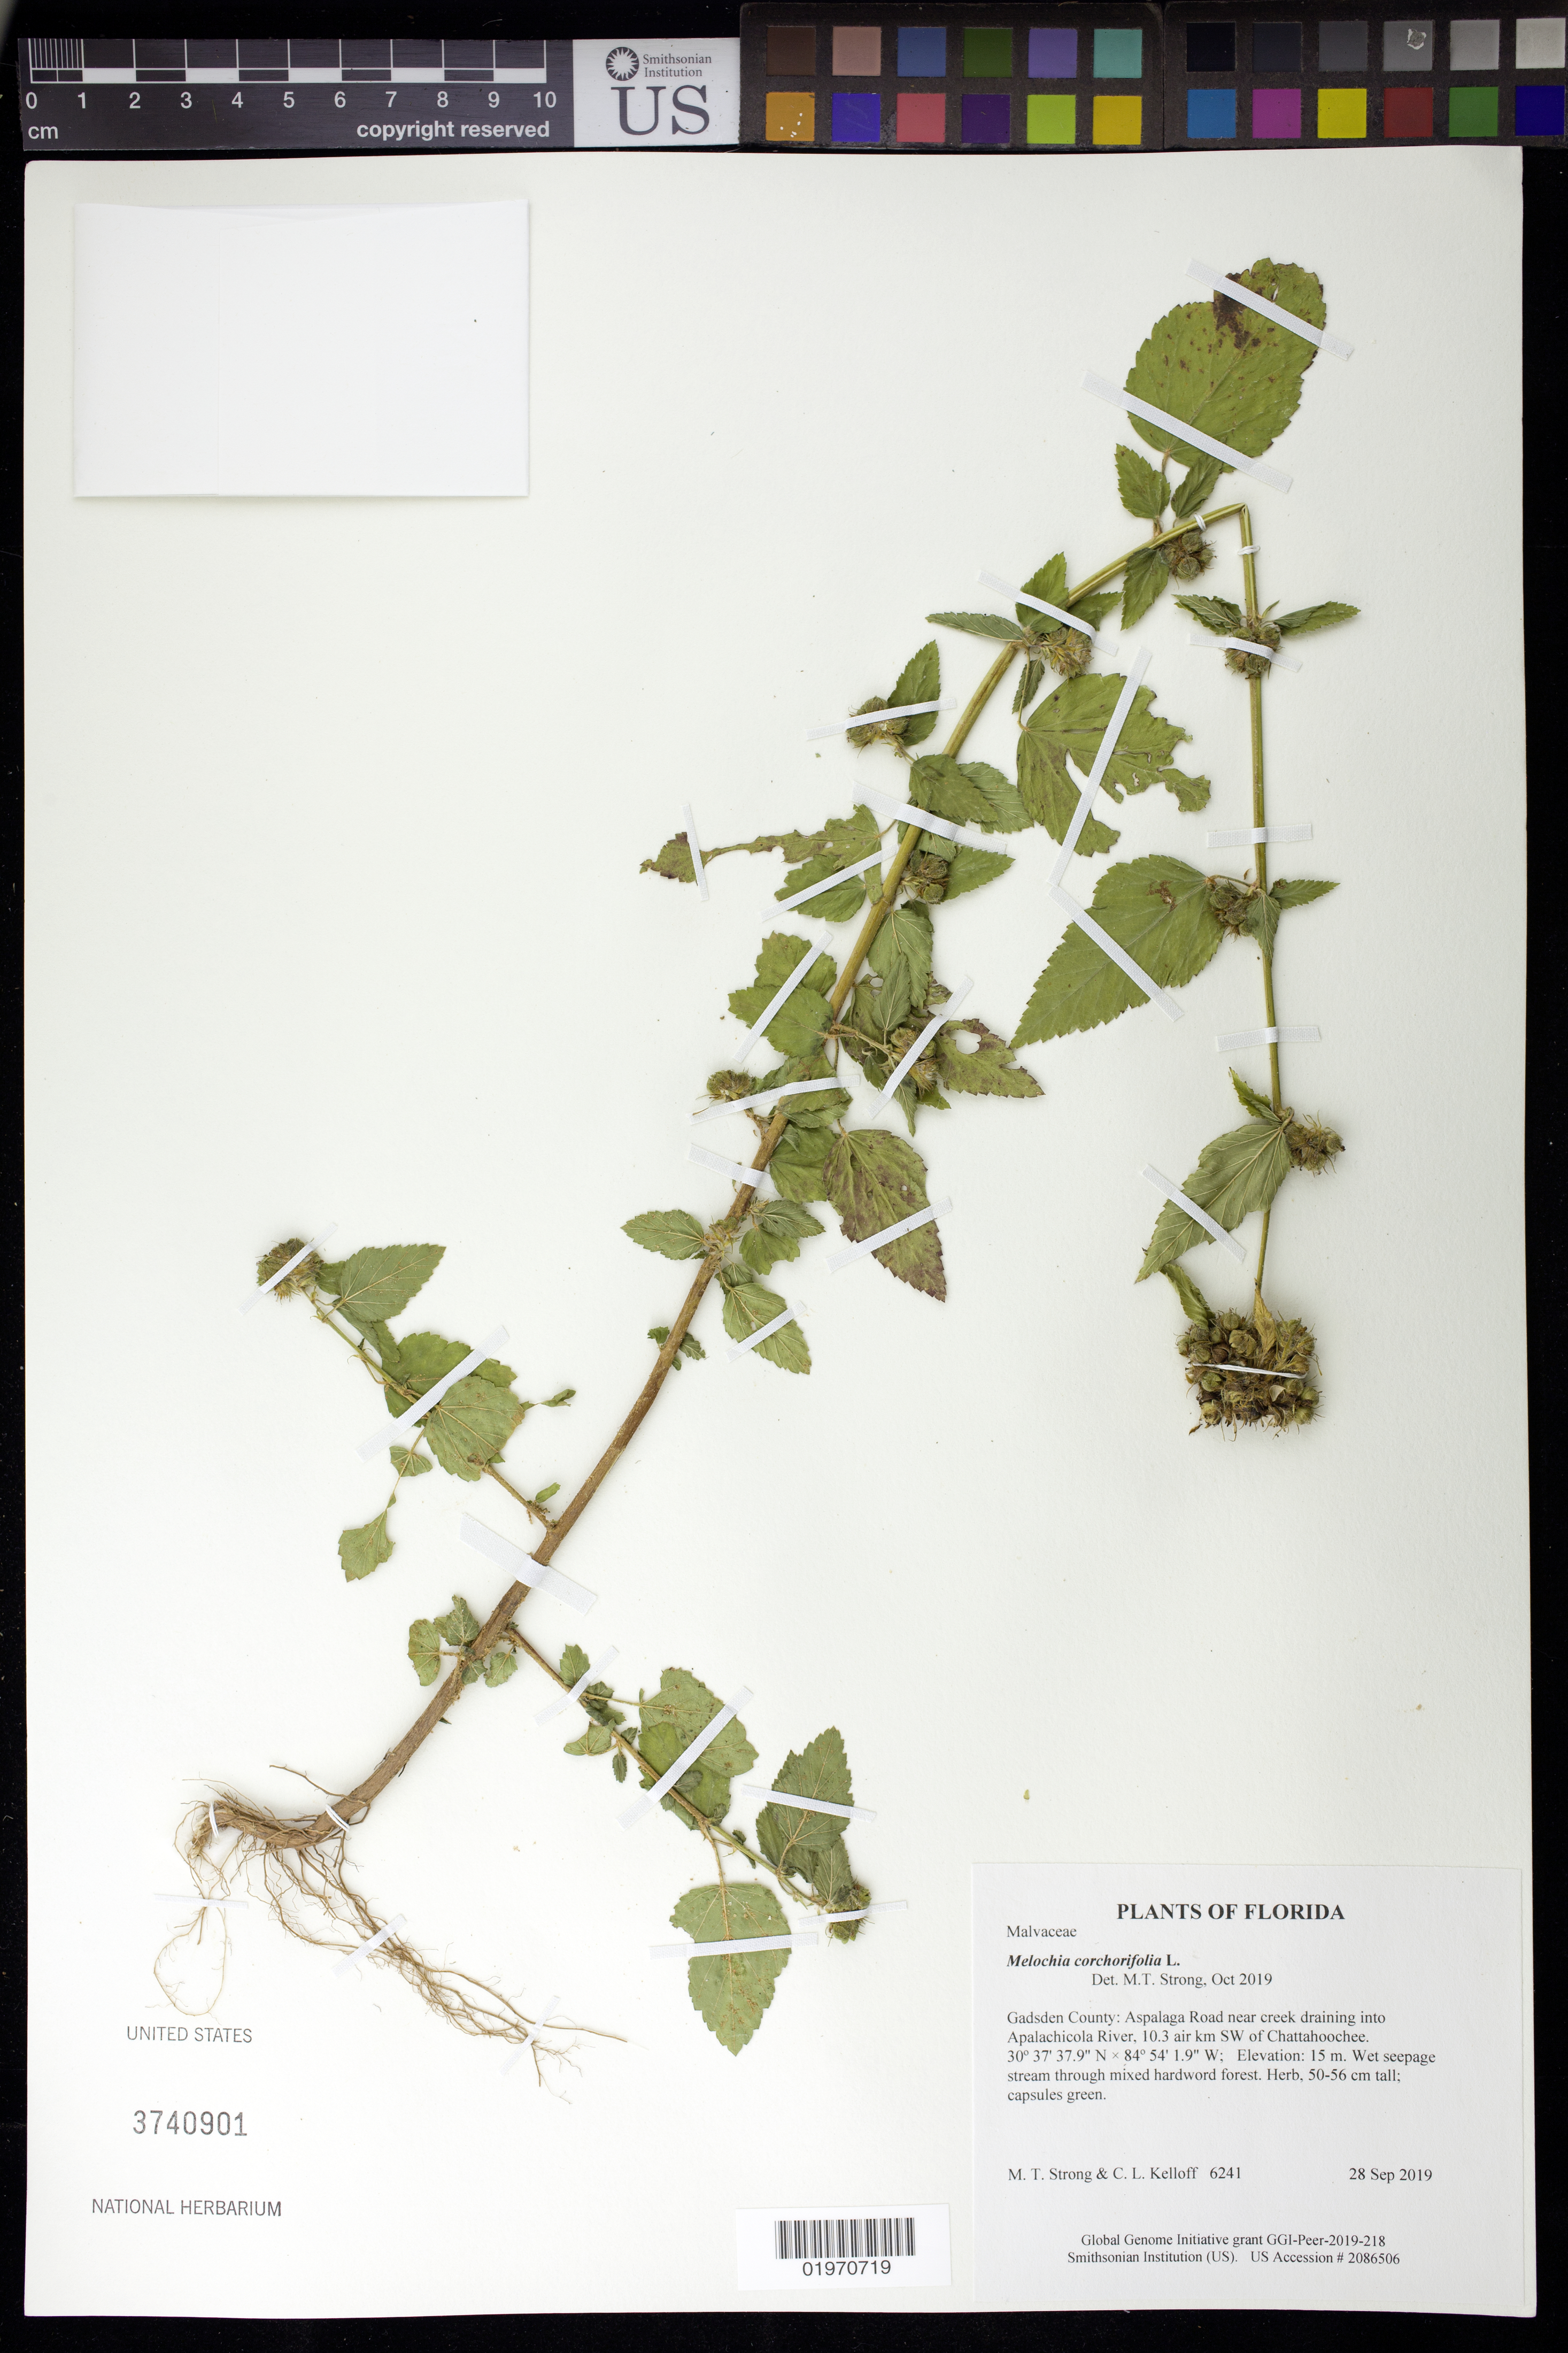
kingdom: Plantae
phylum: Tracheophyta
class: Magnoliopsida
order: Malvales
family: Malvaceae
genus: Melochia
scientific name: Melochia corchorifolia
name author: L.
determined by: Strong, Mark T., (BOT), Smithsonian Institution - National Museum of Natural History (UNITED STATES)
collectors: M. T. Strong & C. L. Kelloff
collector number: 6241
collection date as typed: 28 Sep 2019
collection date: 2019-09-28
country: United States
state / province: Florida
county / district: Gadsden County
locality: Aspalaga Road near creek draining into Apalachicola River, 10.3 air km SW of Chattahoochee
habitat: Wet seepage stream through mixed hardword forest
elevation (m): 15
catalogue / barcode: US 3740901